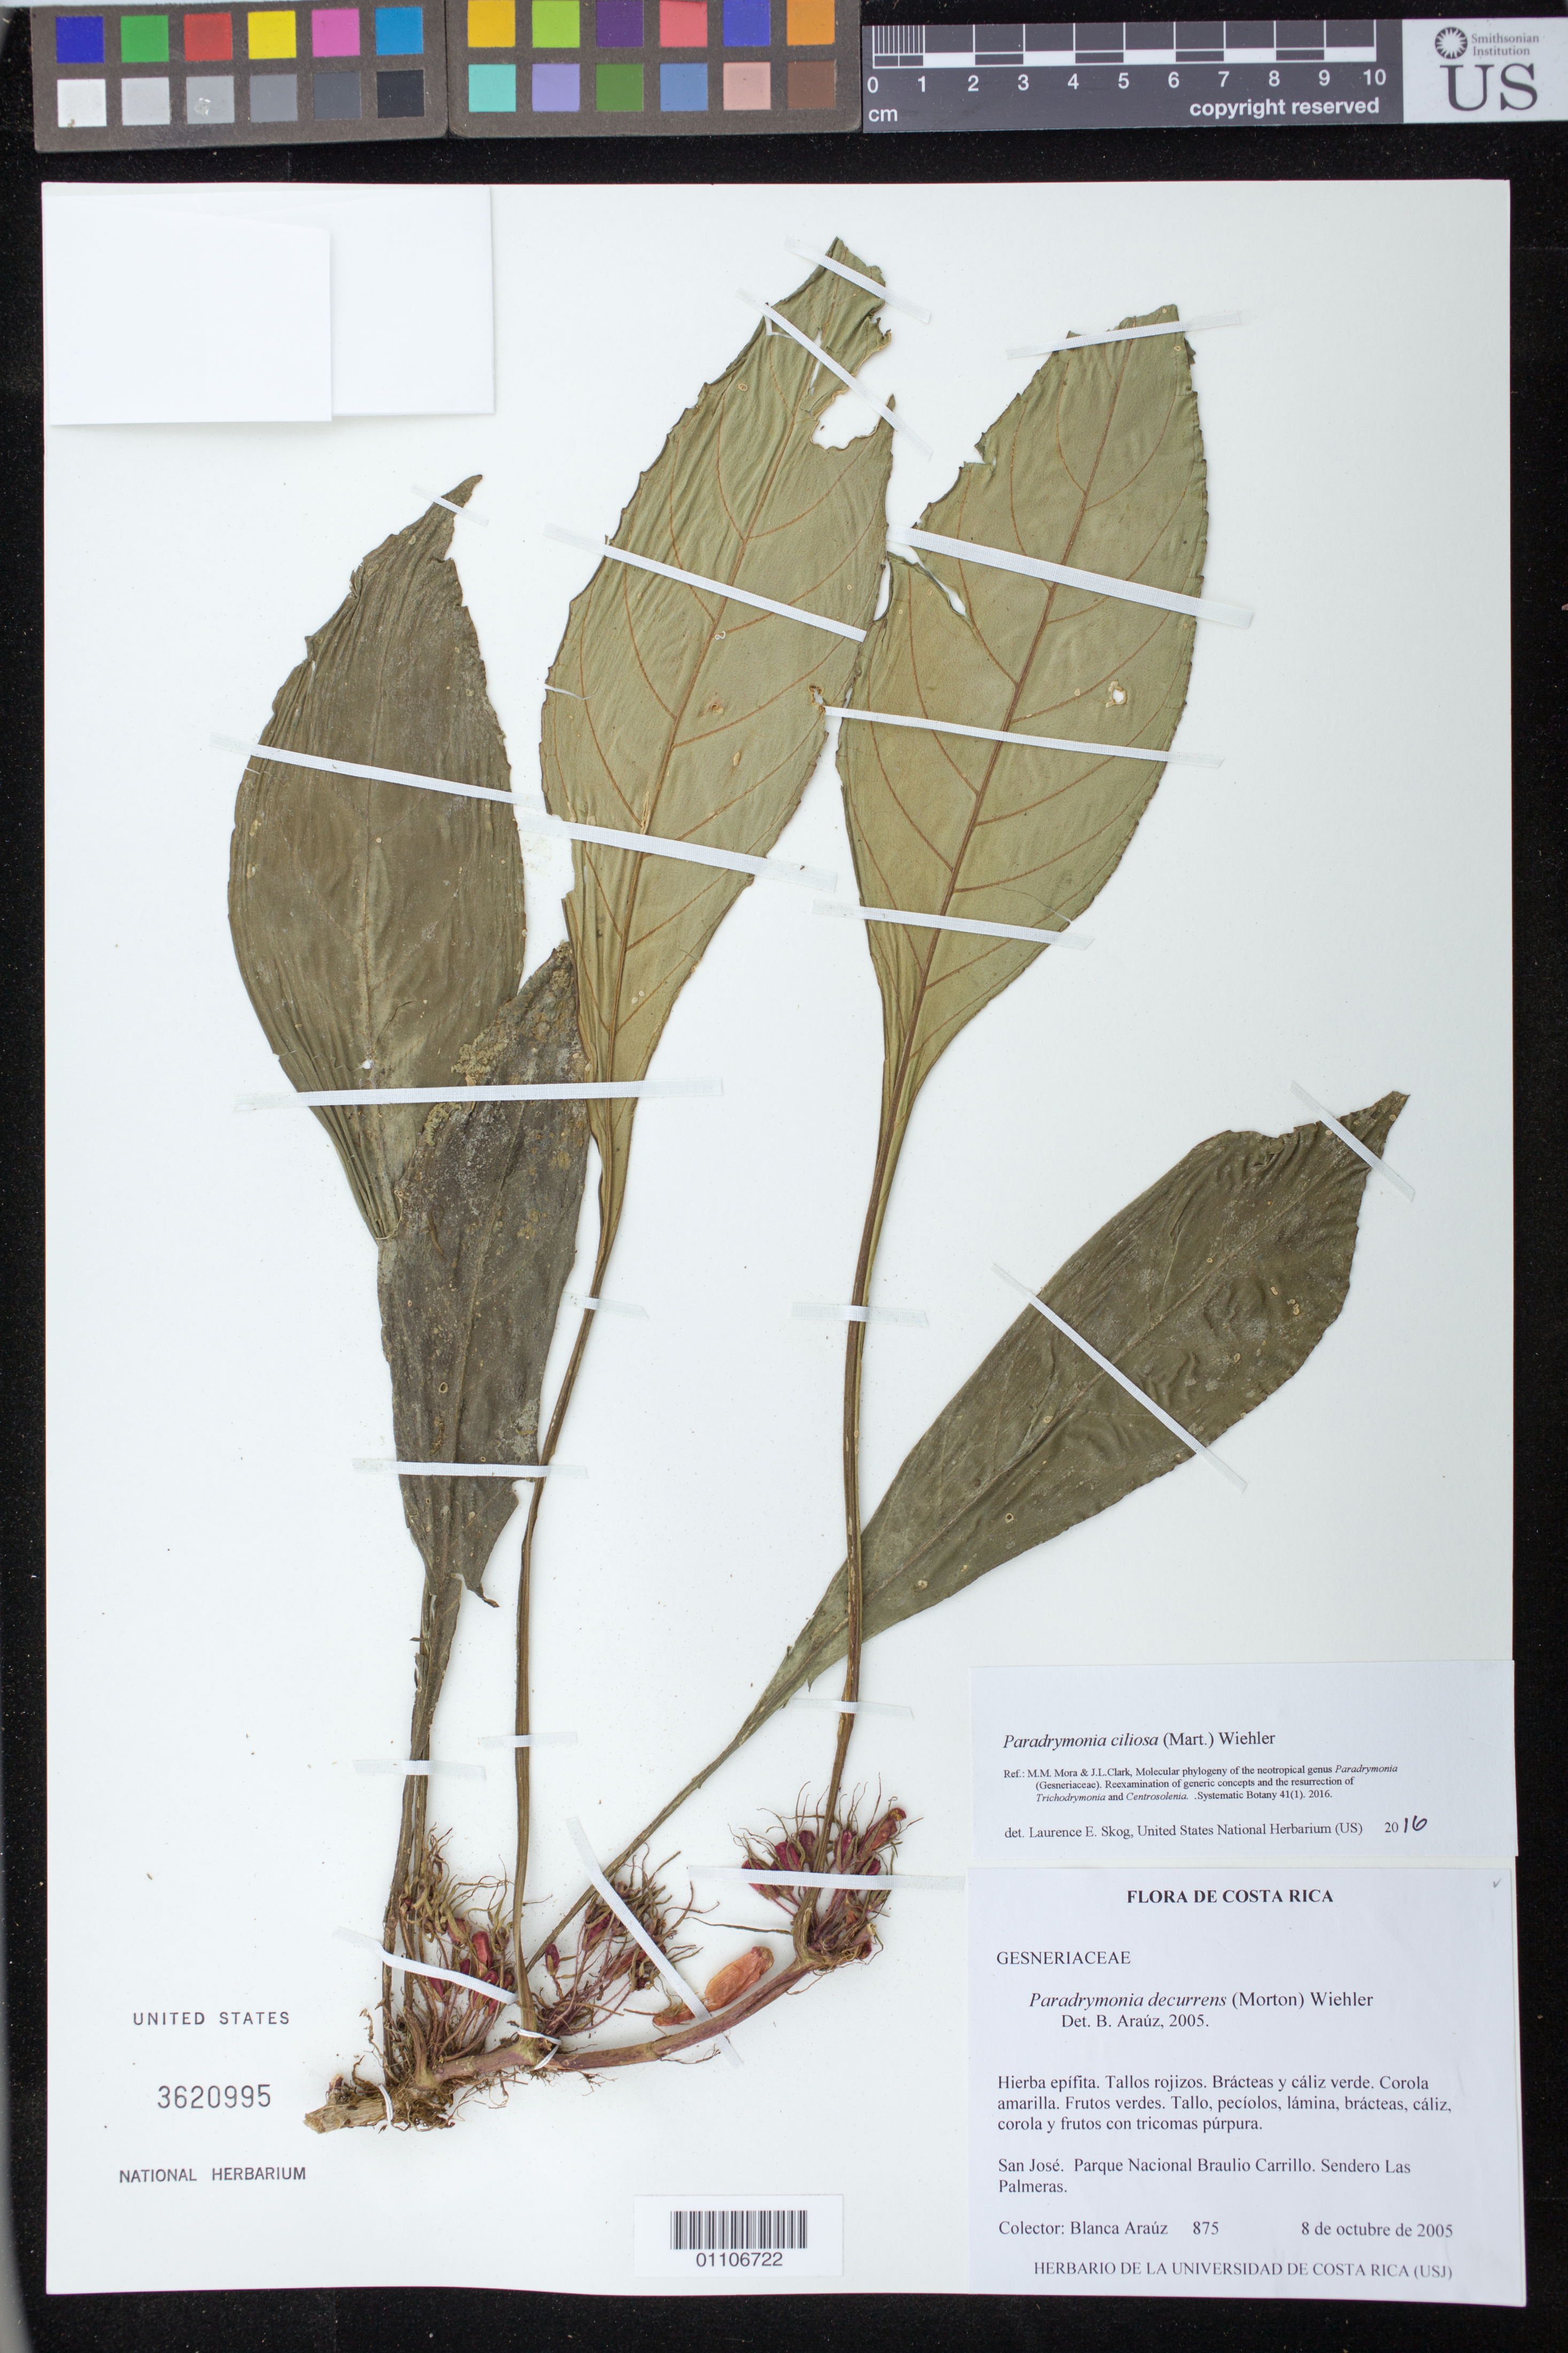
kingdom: Plantae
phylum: Tracheophyta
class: Magnoliopsida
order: Lamiales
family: Gesneriaceae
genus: Paradrymonia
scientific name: Paradrymonia ciliosa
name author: (Mart.) Wiehler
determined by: Skog, Laurence E.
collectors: B. Araúz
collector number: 875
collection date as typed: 08 Oct 2005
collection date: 2005-10-08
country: Costa Rica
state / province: San Jose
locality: Parque Nacional Braulio Carillo. Sendero Las Palmeras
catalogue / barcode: US 3620995